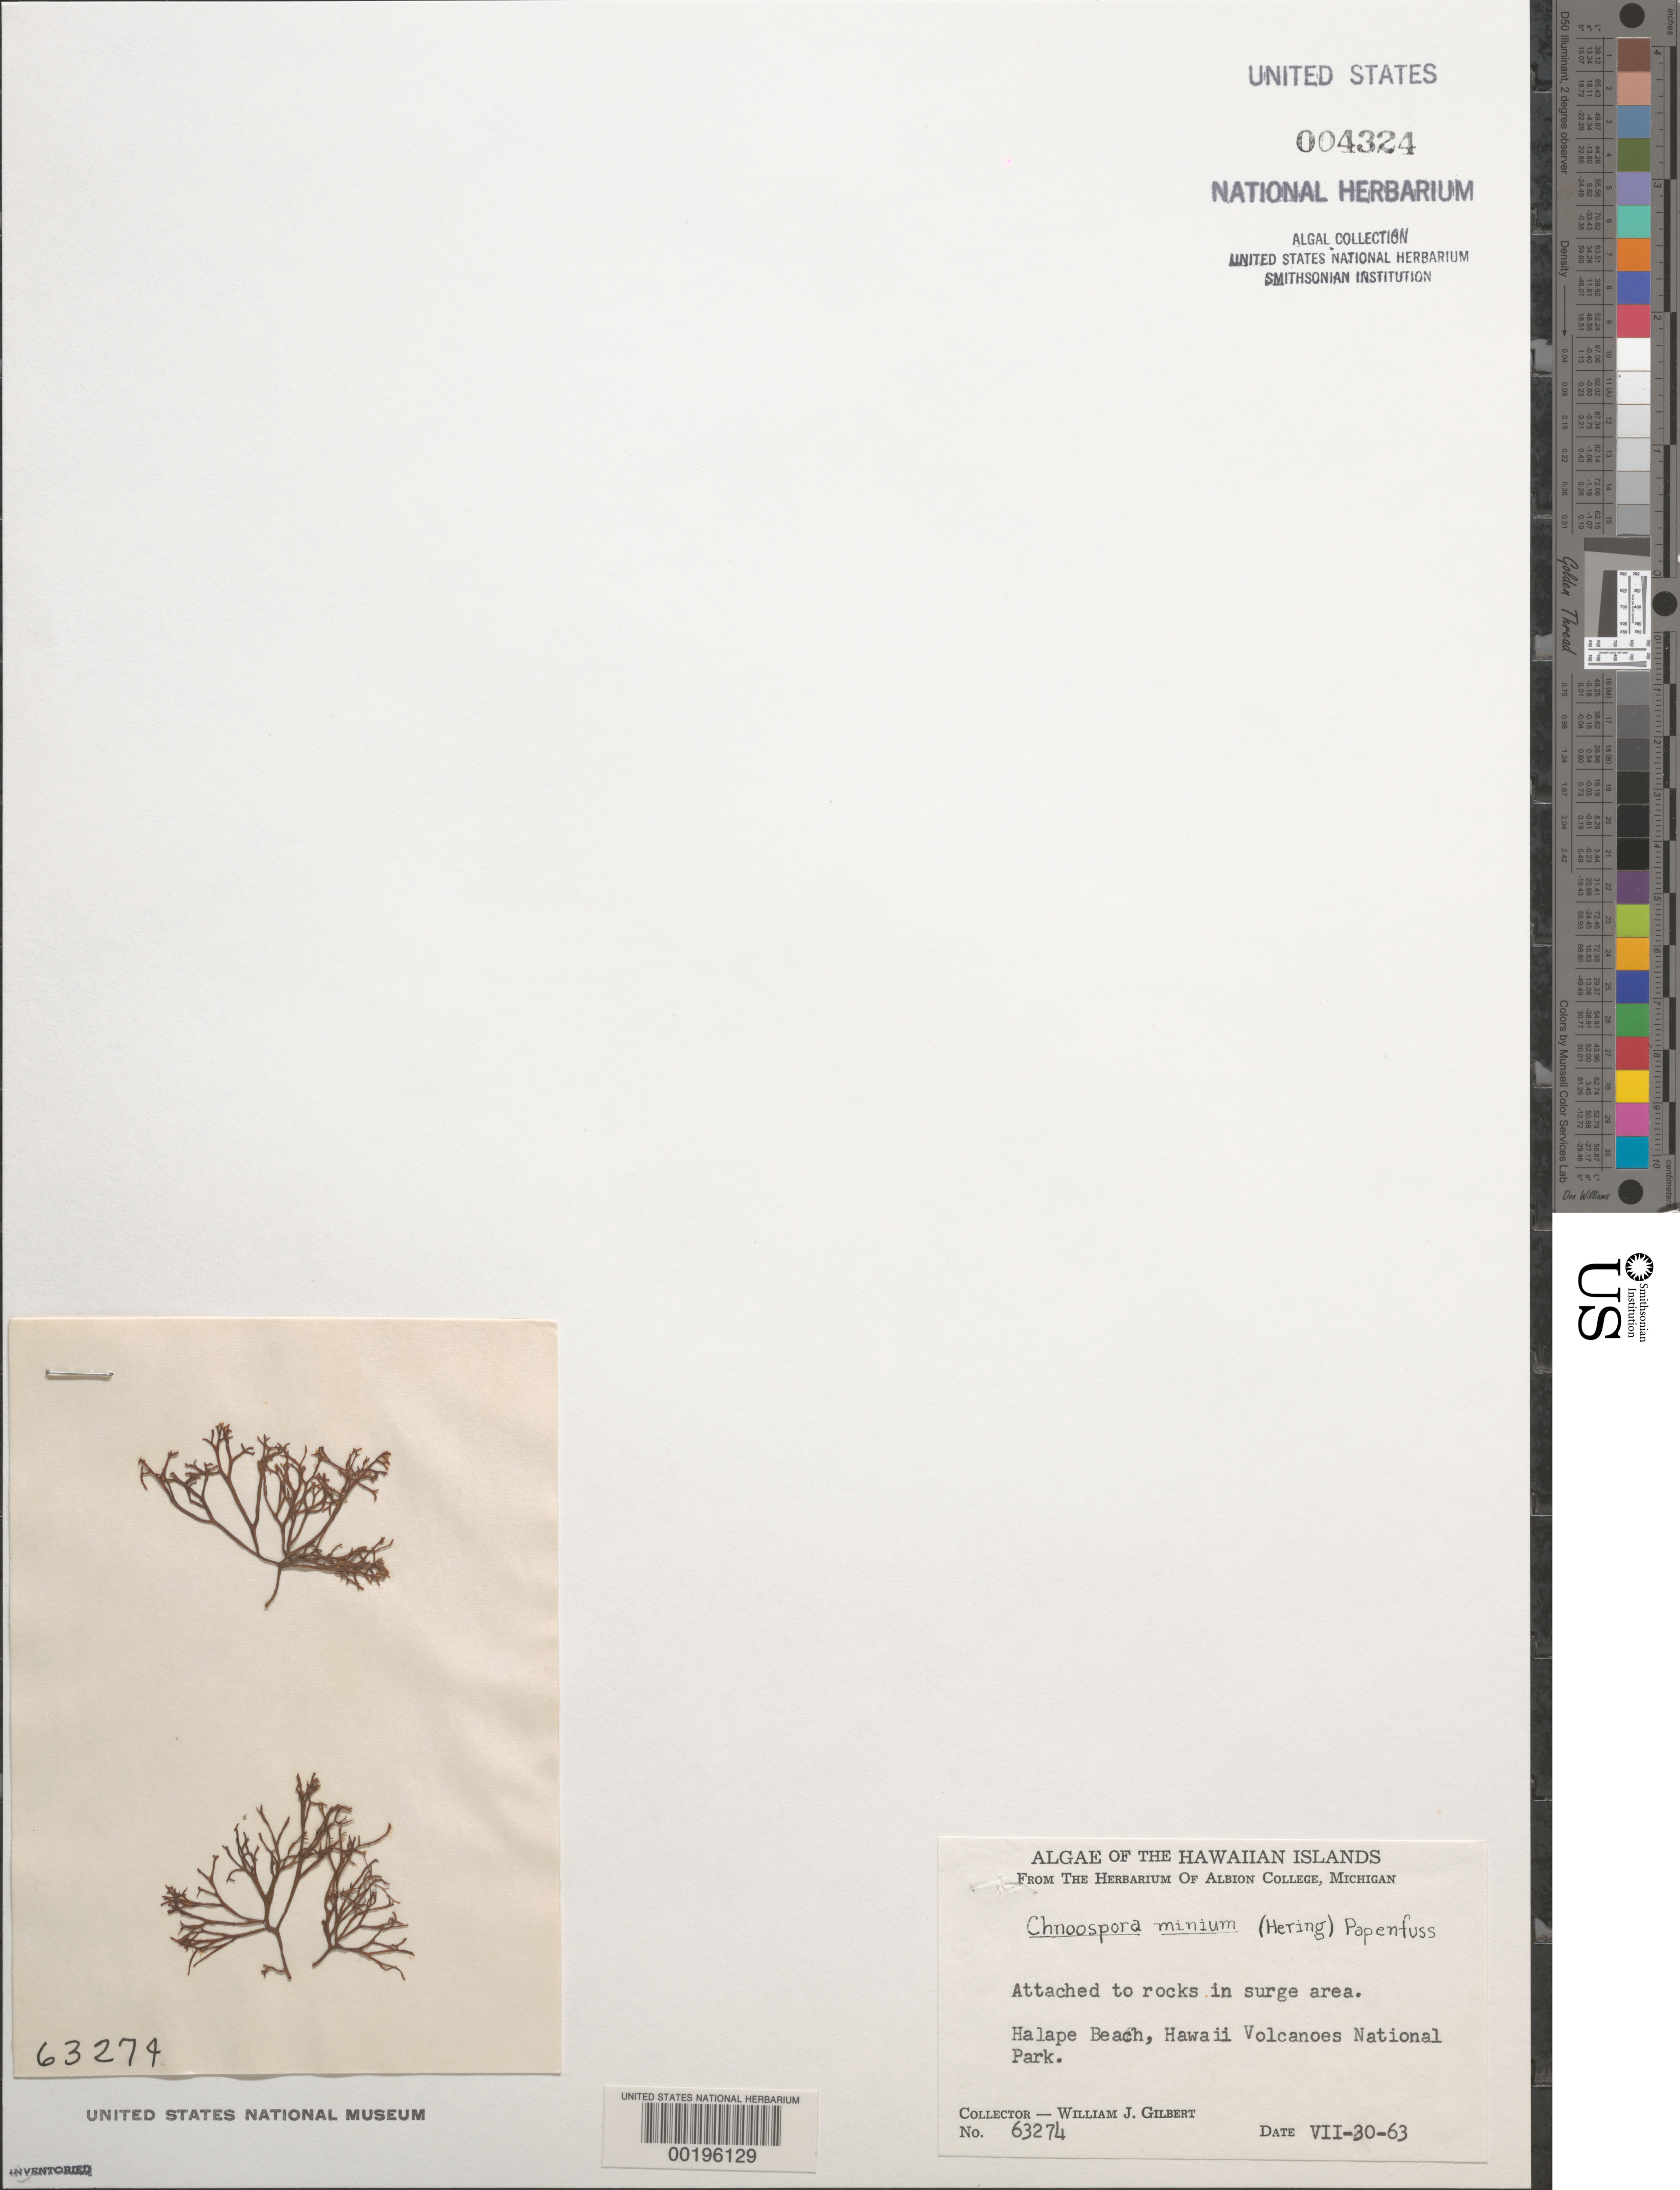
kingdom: Chromista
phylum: Ochrophyta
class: Phaeophyceae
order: Scytosiphonales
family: Scytosiphonaceae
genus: Chnoospora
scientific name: Chnoospora minima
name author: (Hering) Papenf.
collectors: W. J. Gilbert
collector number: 63-274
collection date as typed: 30 Jul 1963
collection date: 1963-07-30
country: United States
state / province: Hawaii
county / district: Hawaii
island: Hawaii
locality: Hawaii Volcanoes National Park, Halape Beach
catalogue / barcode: US 4324